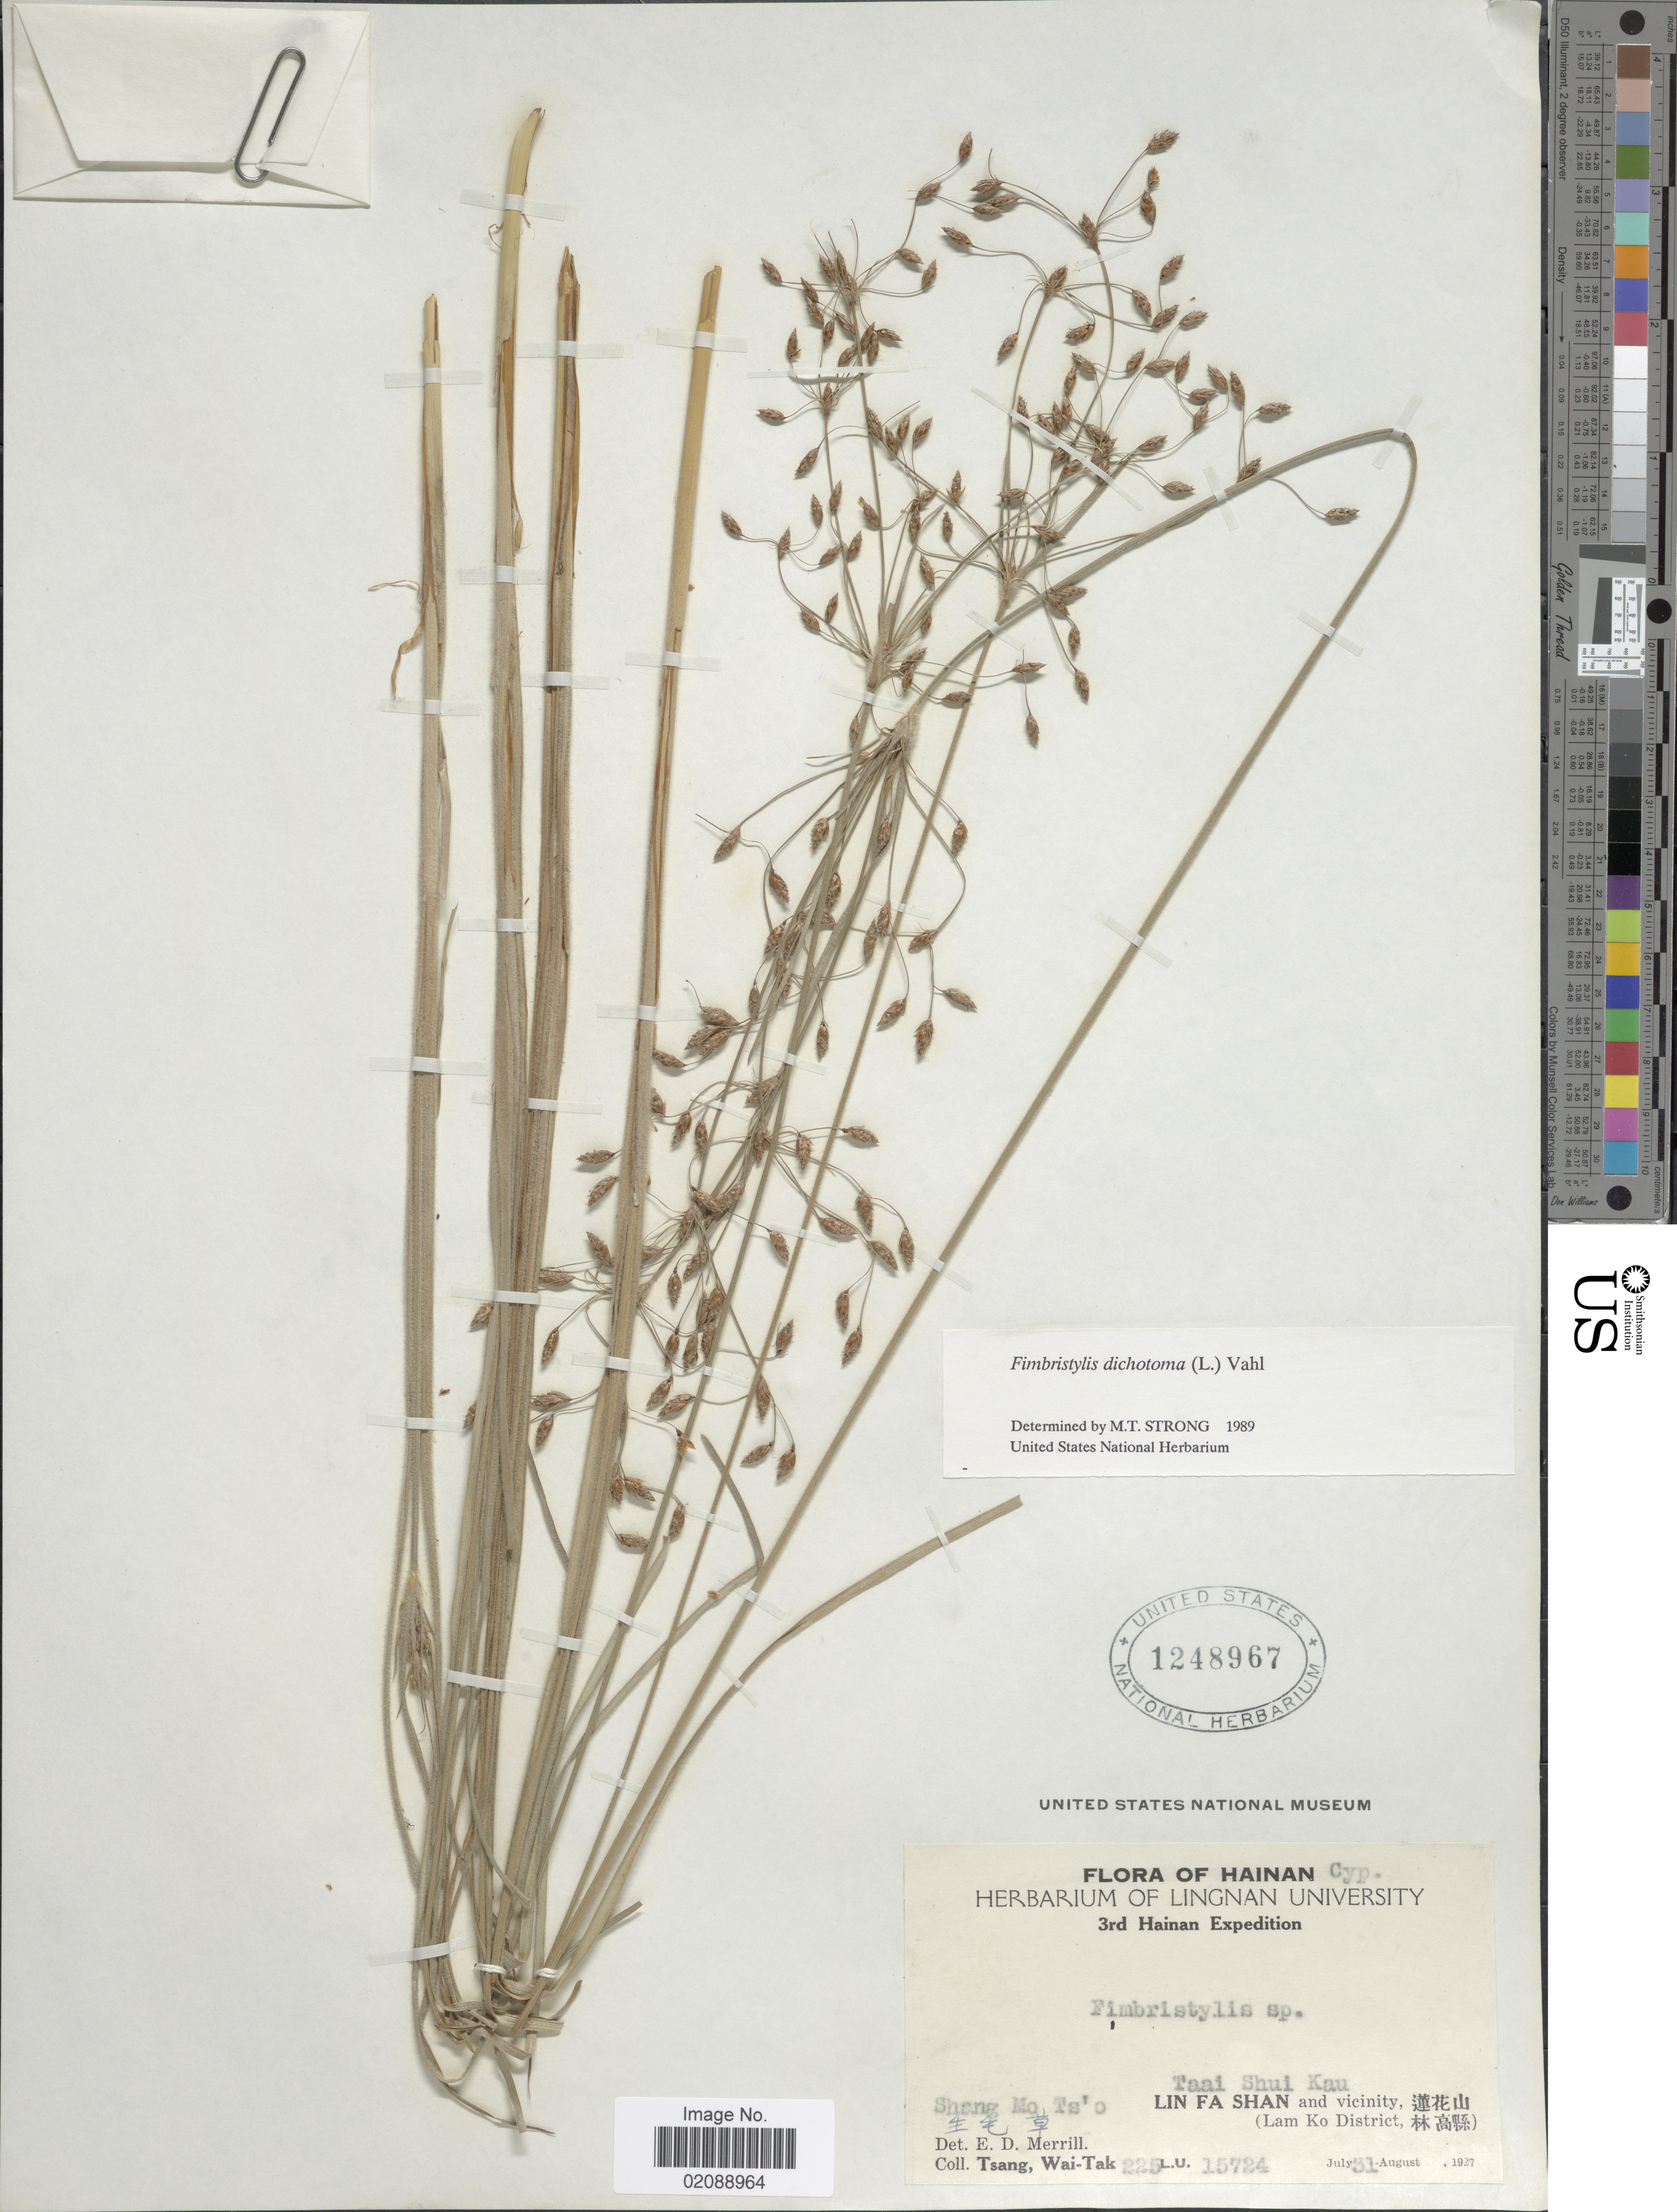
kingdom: Plantae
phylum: Tracheophyta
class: Liliopsida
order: Poales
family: Cyperaceae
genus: Fimbristylis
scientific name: Fimbristylis dichotoma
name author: (L.) Vahl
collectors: W. T. Tsang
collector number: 225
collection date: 1927-08-31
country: China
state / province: Hainan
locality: Shang Mo Ts'o, Taai Shui Kau, Lin Fa Shan and vicinity (Lam Ko District).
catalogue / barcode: US 1248967